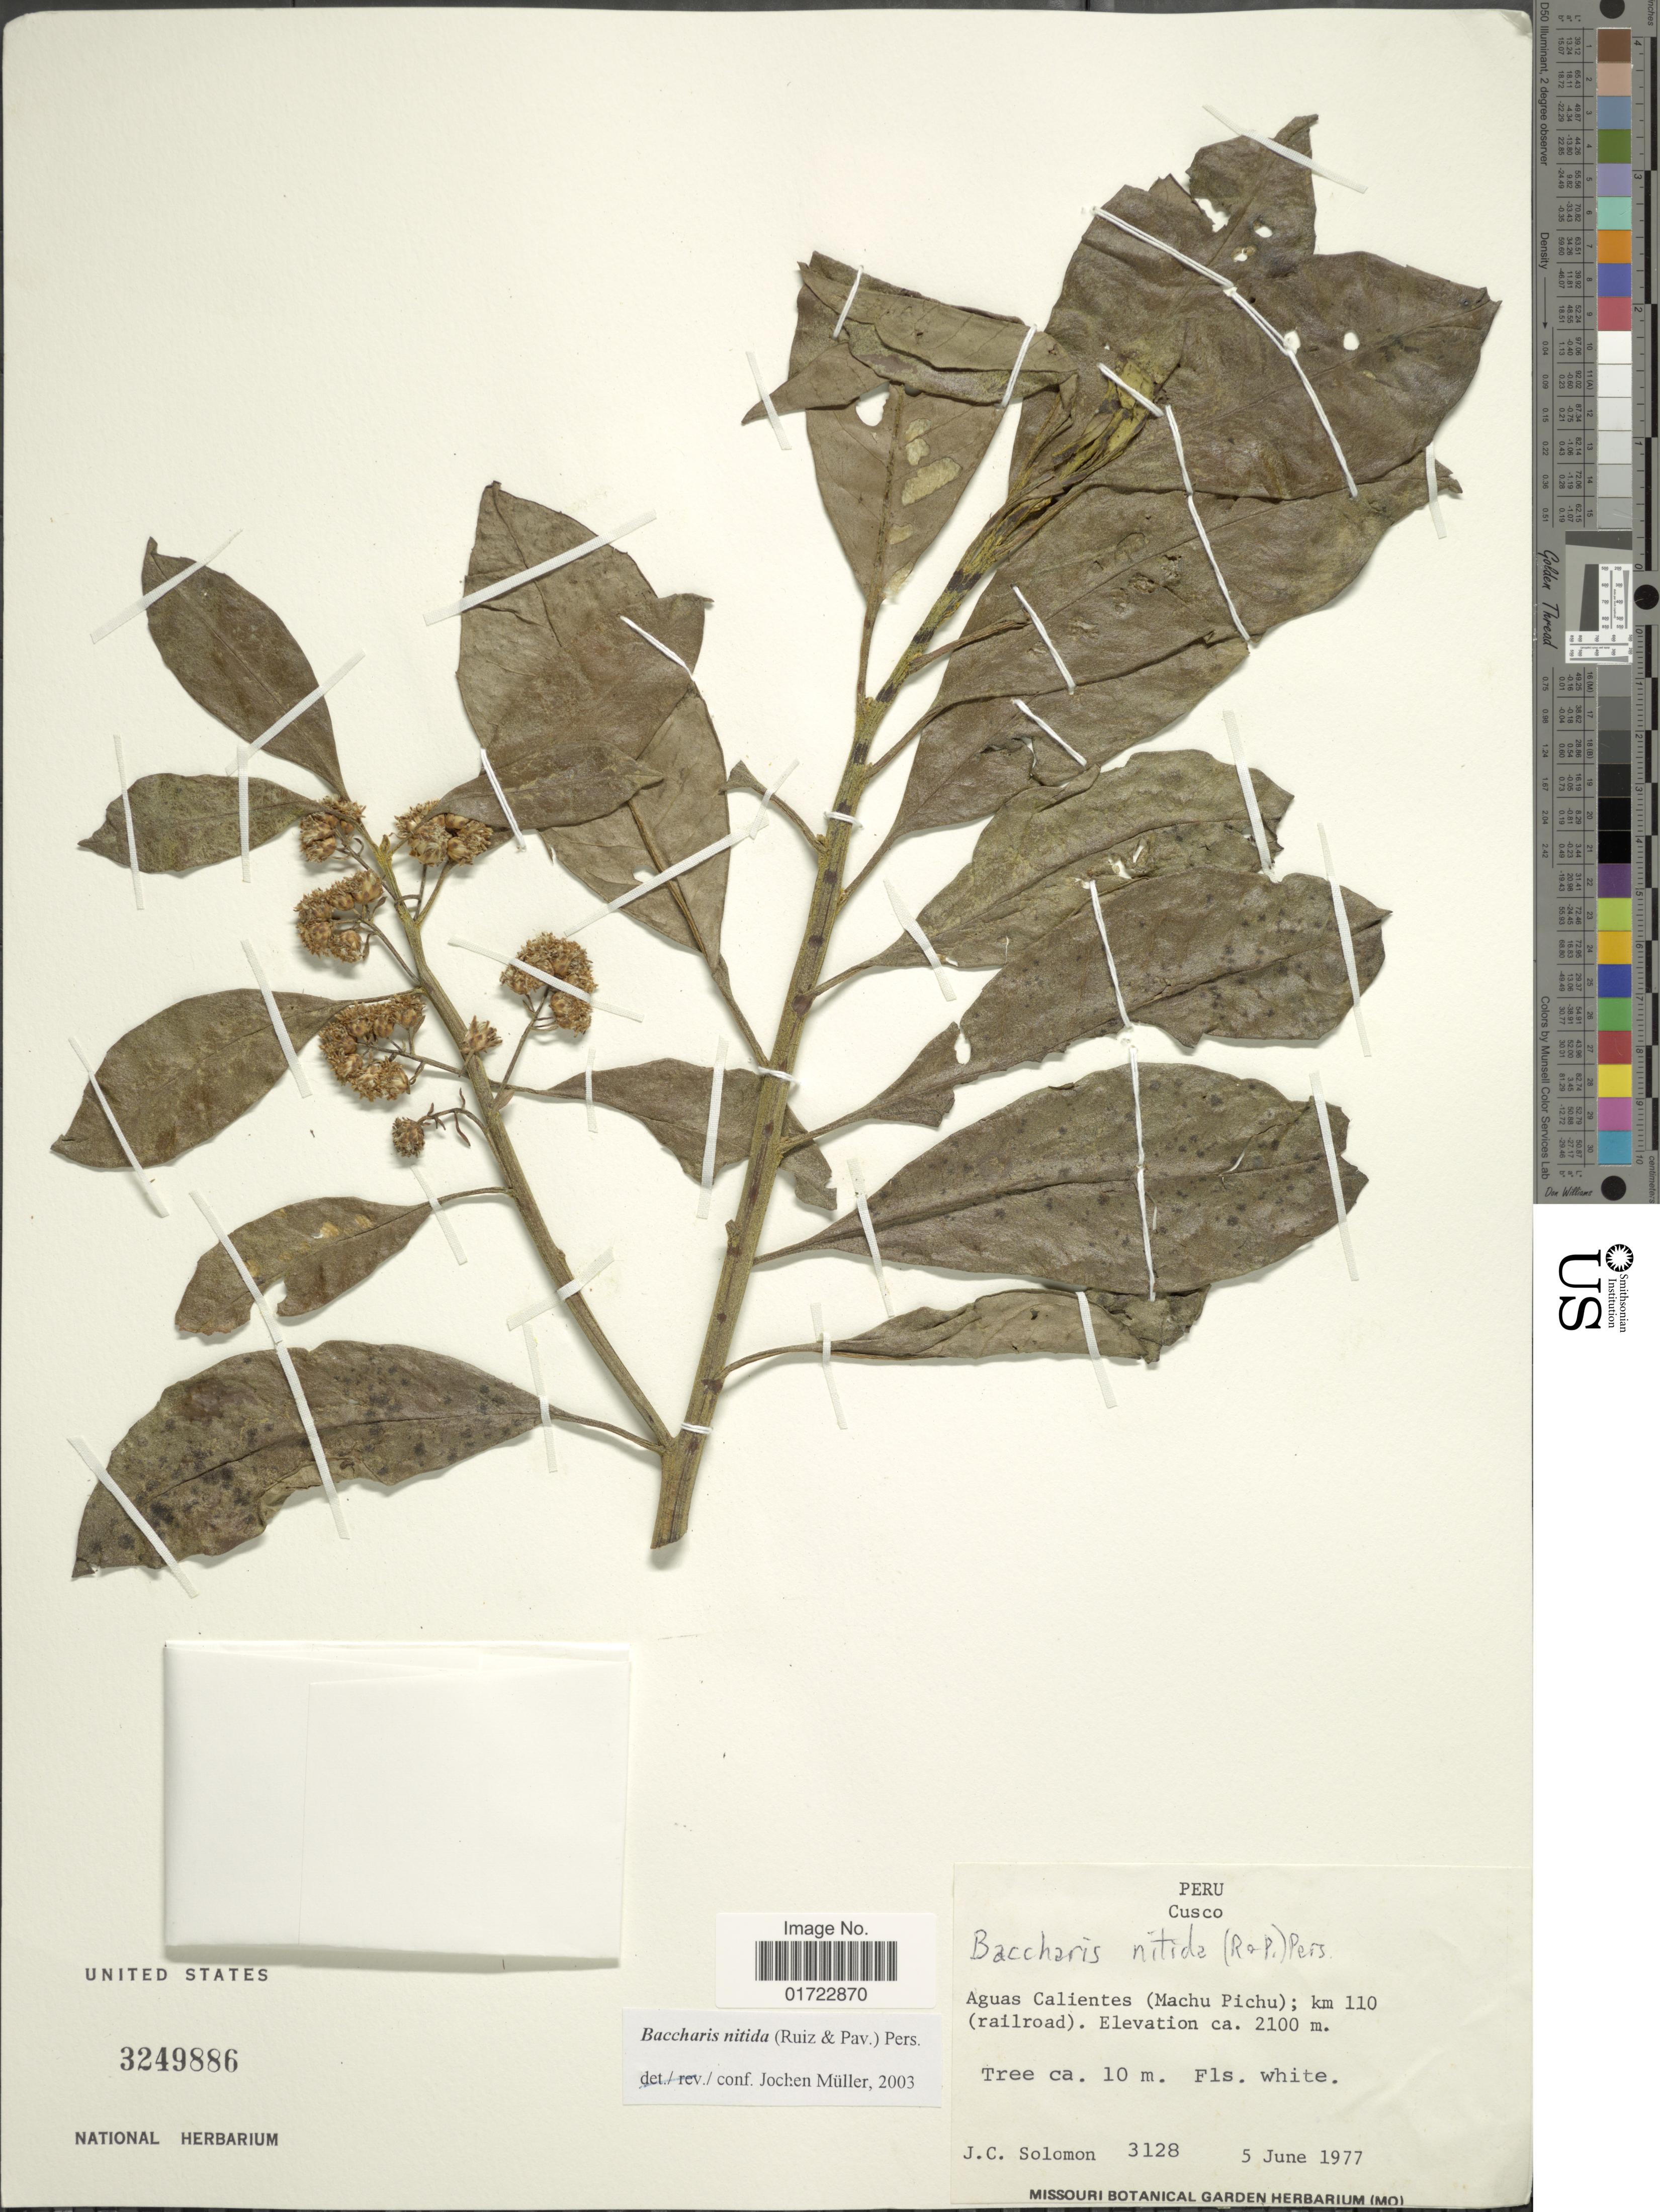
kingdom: Plantae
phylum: Tracheophyta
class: Magnoliopsida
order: Asterales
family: Asteraceae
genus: Baccharis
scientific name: Baccharis nitida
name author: (Ruiz & Pav.) Pers.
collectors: J. C. Solomon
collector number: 3128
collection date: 1977-06-05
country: Peru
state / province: Cusco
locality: Aguas Calientes (Machu Picchu); km 110 (railroad)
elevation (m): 2100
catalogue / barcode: US 3249886